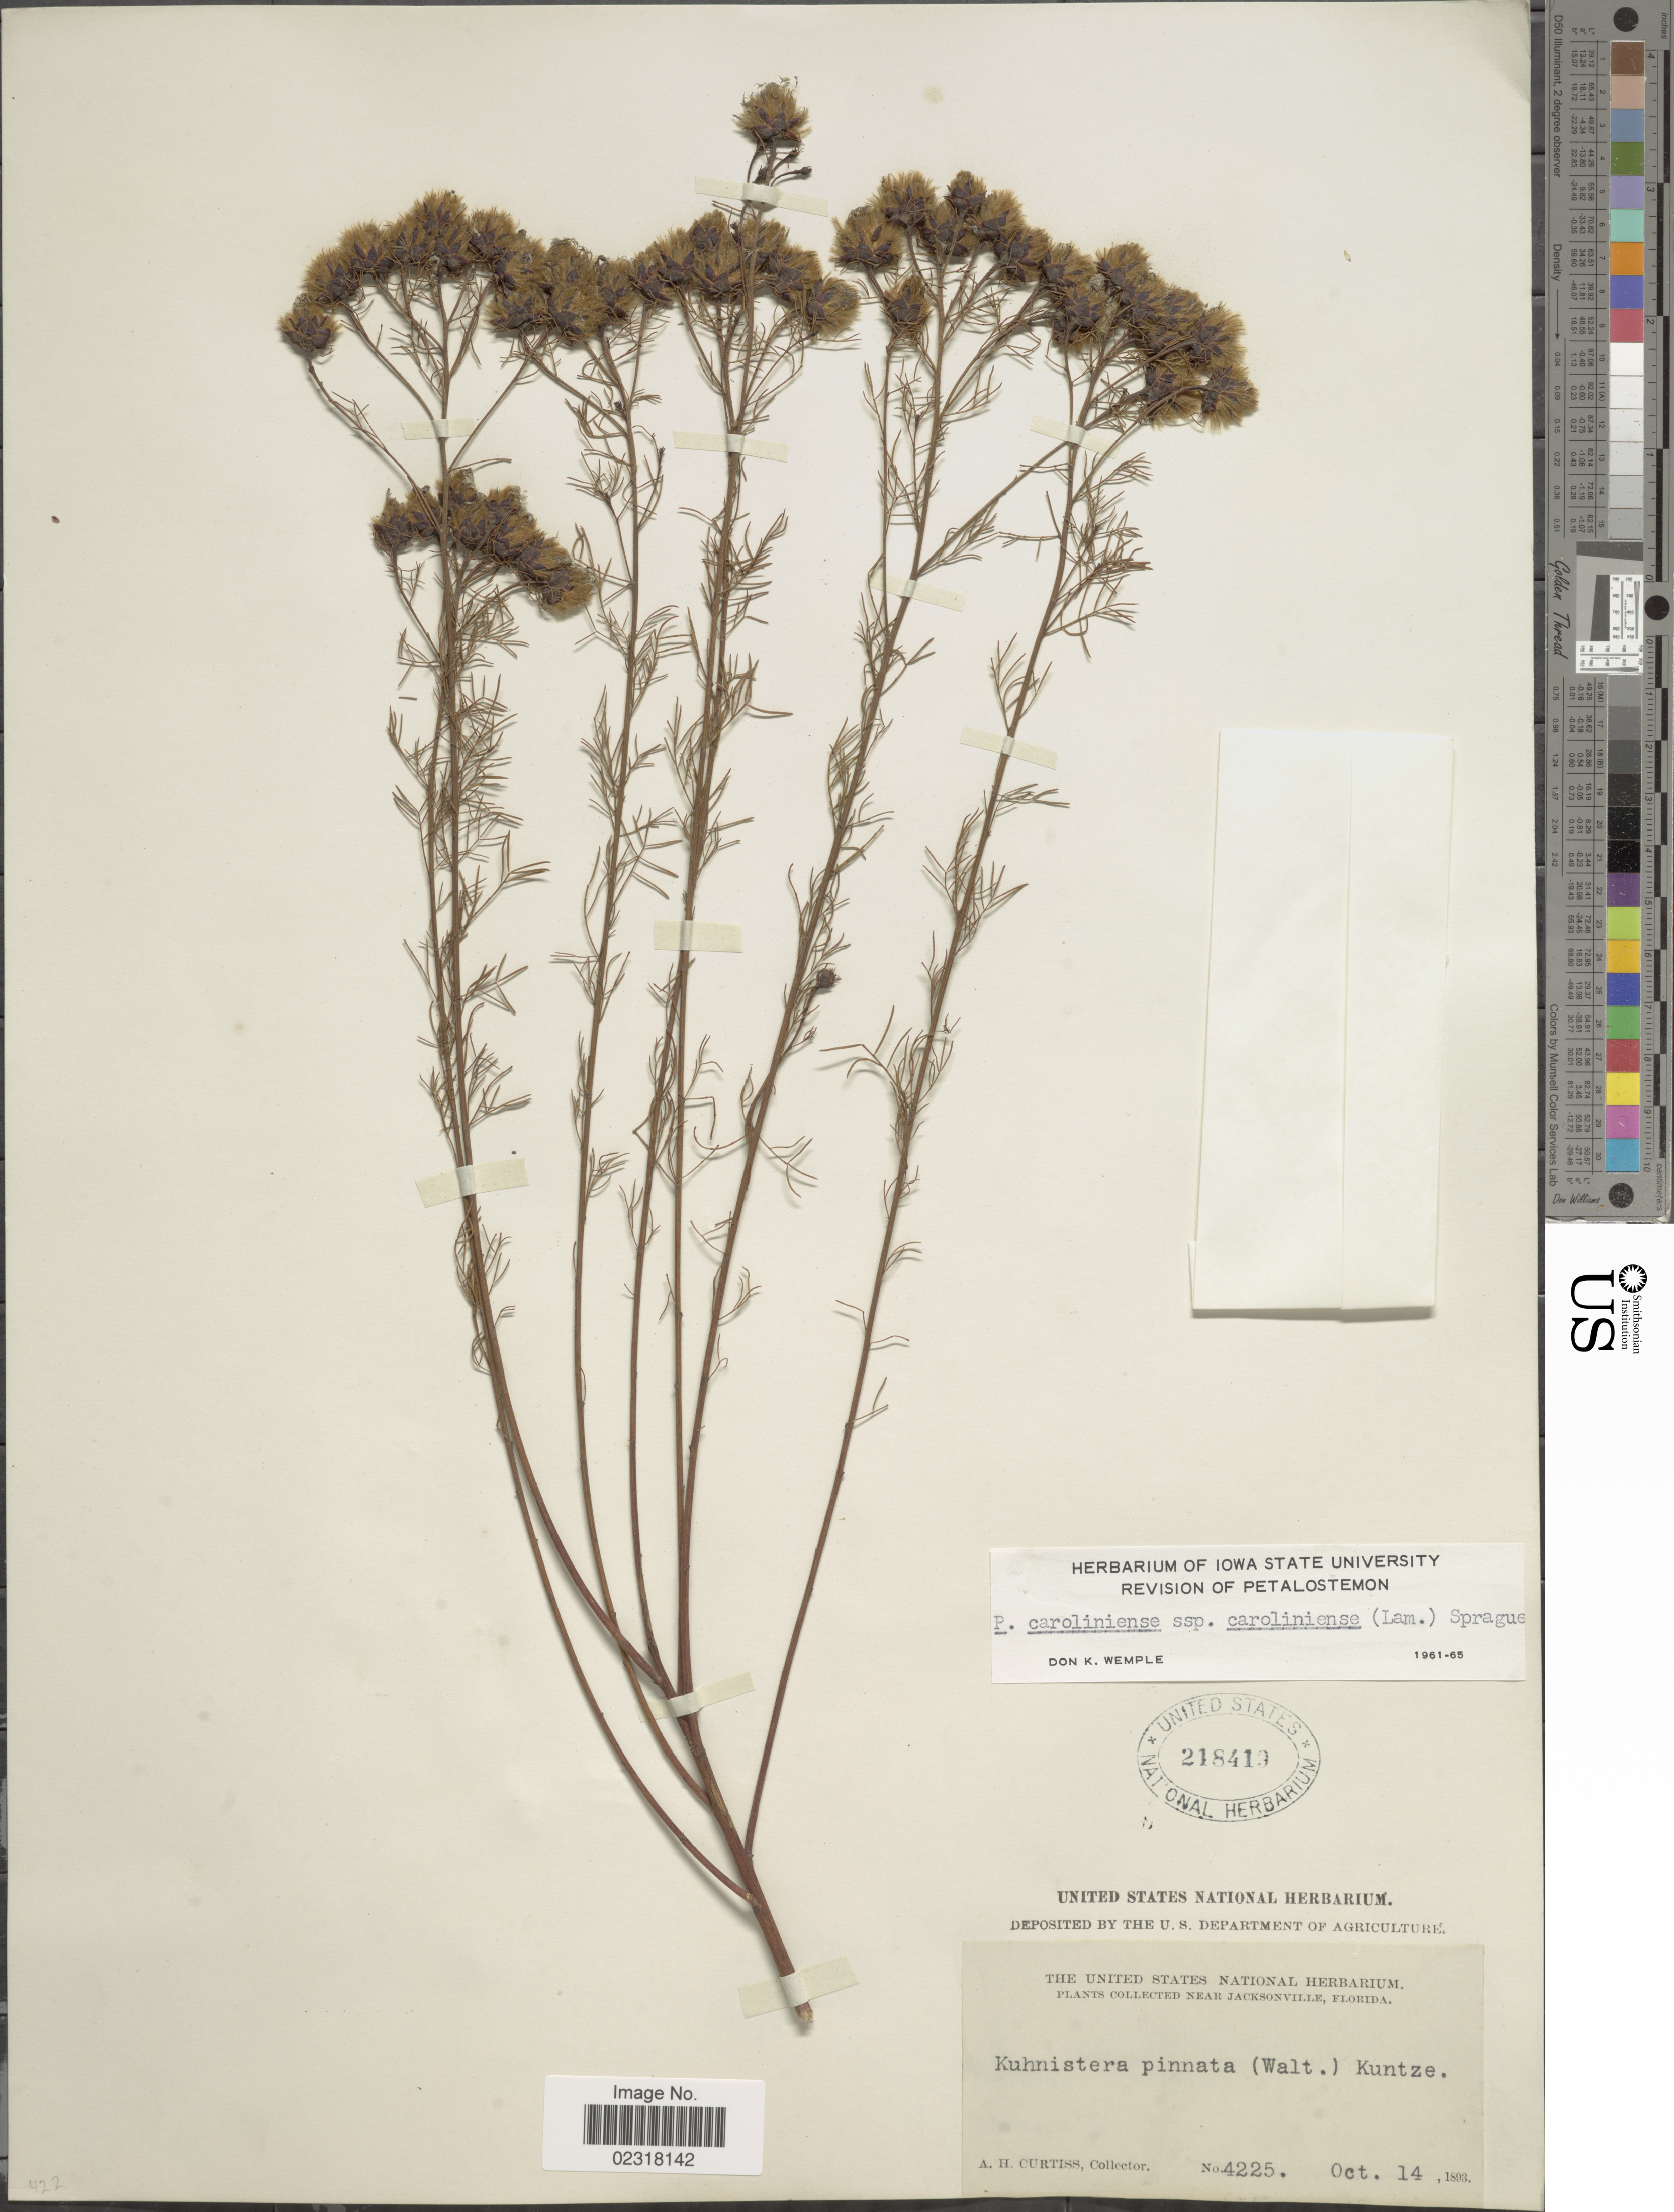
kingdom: Plantae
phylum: Tracheophyta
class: Magnoliopsida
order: Fabales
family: Fabaceae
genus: Dalea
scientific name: Dalea pinnata var. pinnata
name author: (J.F. Gmel.) Barneby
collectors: A. H. Curtiss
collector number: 4225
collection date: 1893-10-14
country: United States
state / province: Florida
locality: Near Jacksonsville.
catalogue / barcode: US 218419